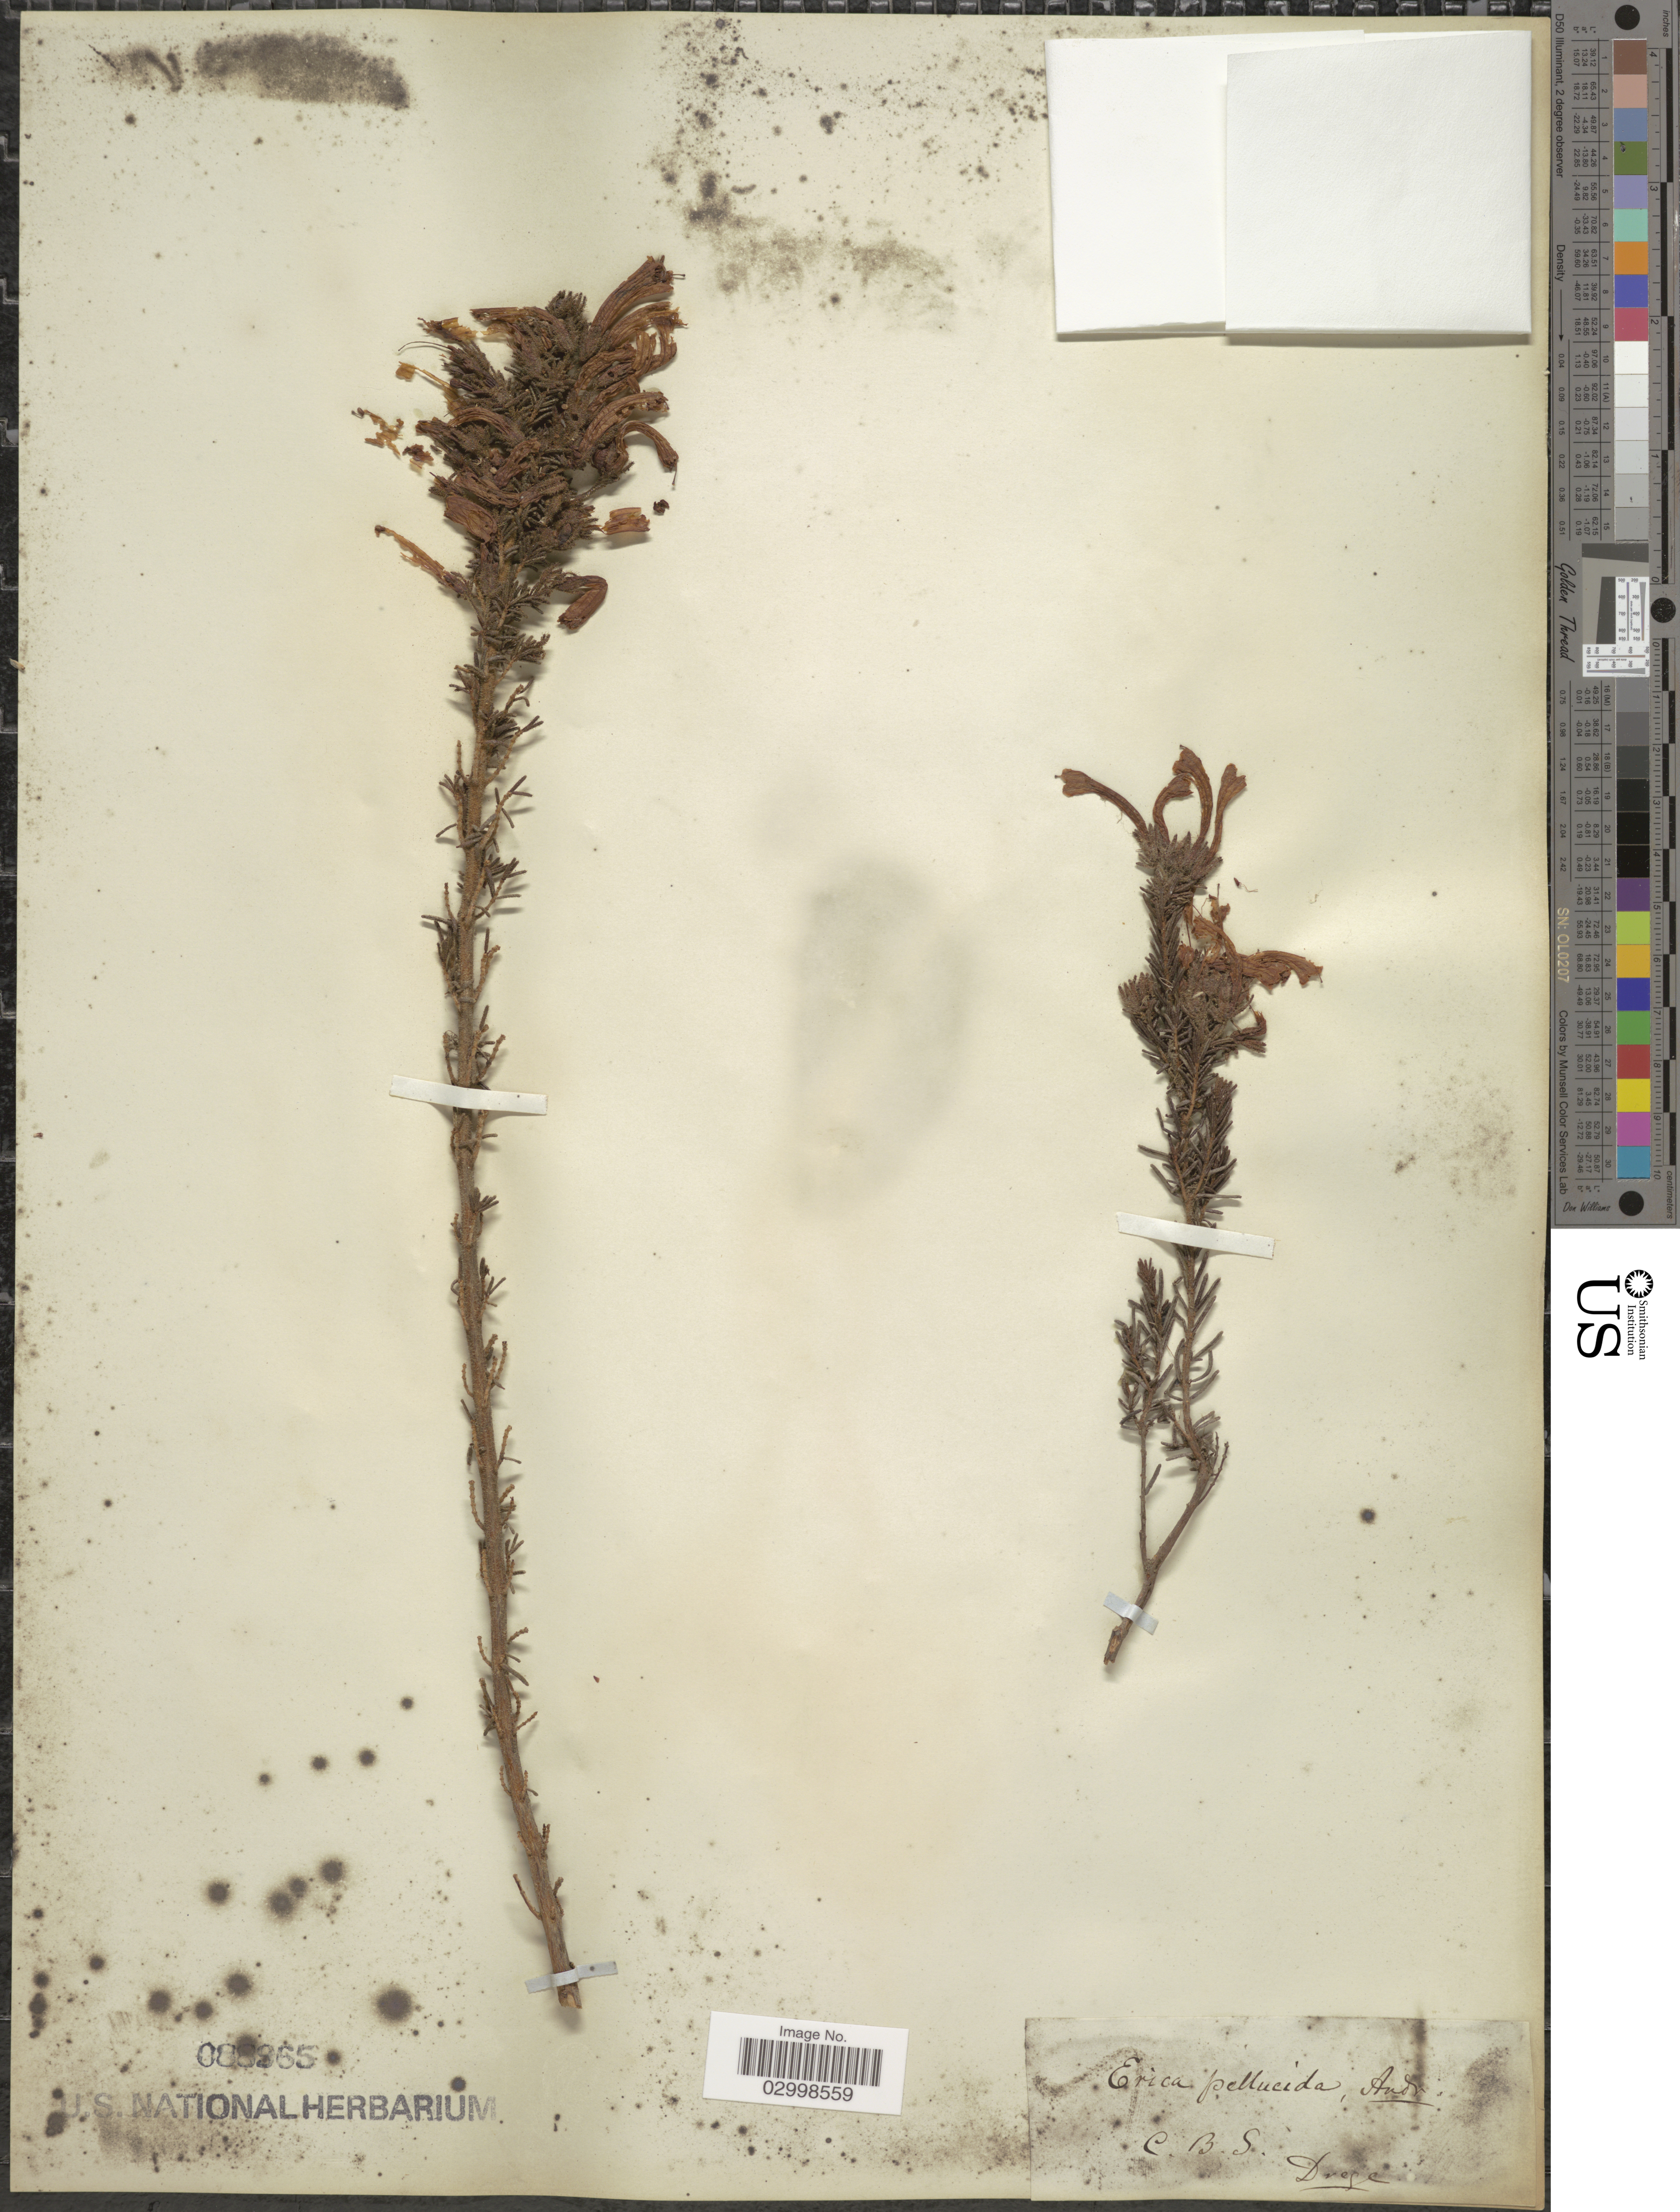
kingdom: Plantae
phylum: Tracheophyta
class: Magnoliopsida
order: Ericales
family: Ericaceae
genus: Erica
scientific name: Erica pellucida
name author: Sol. ex Salisb.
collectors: Drege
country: South Africa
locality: C. B. S.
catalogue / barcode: US 88965